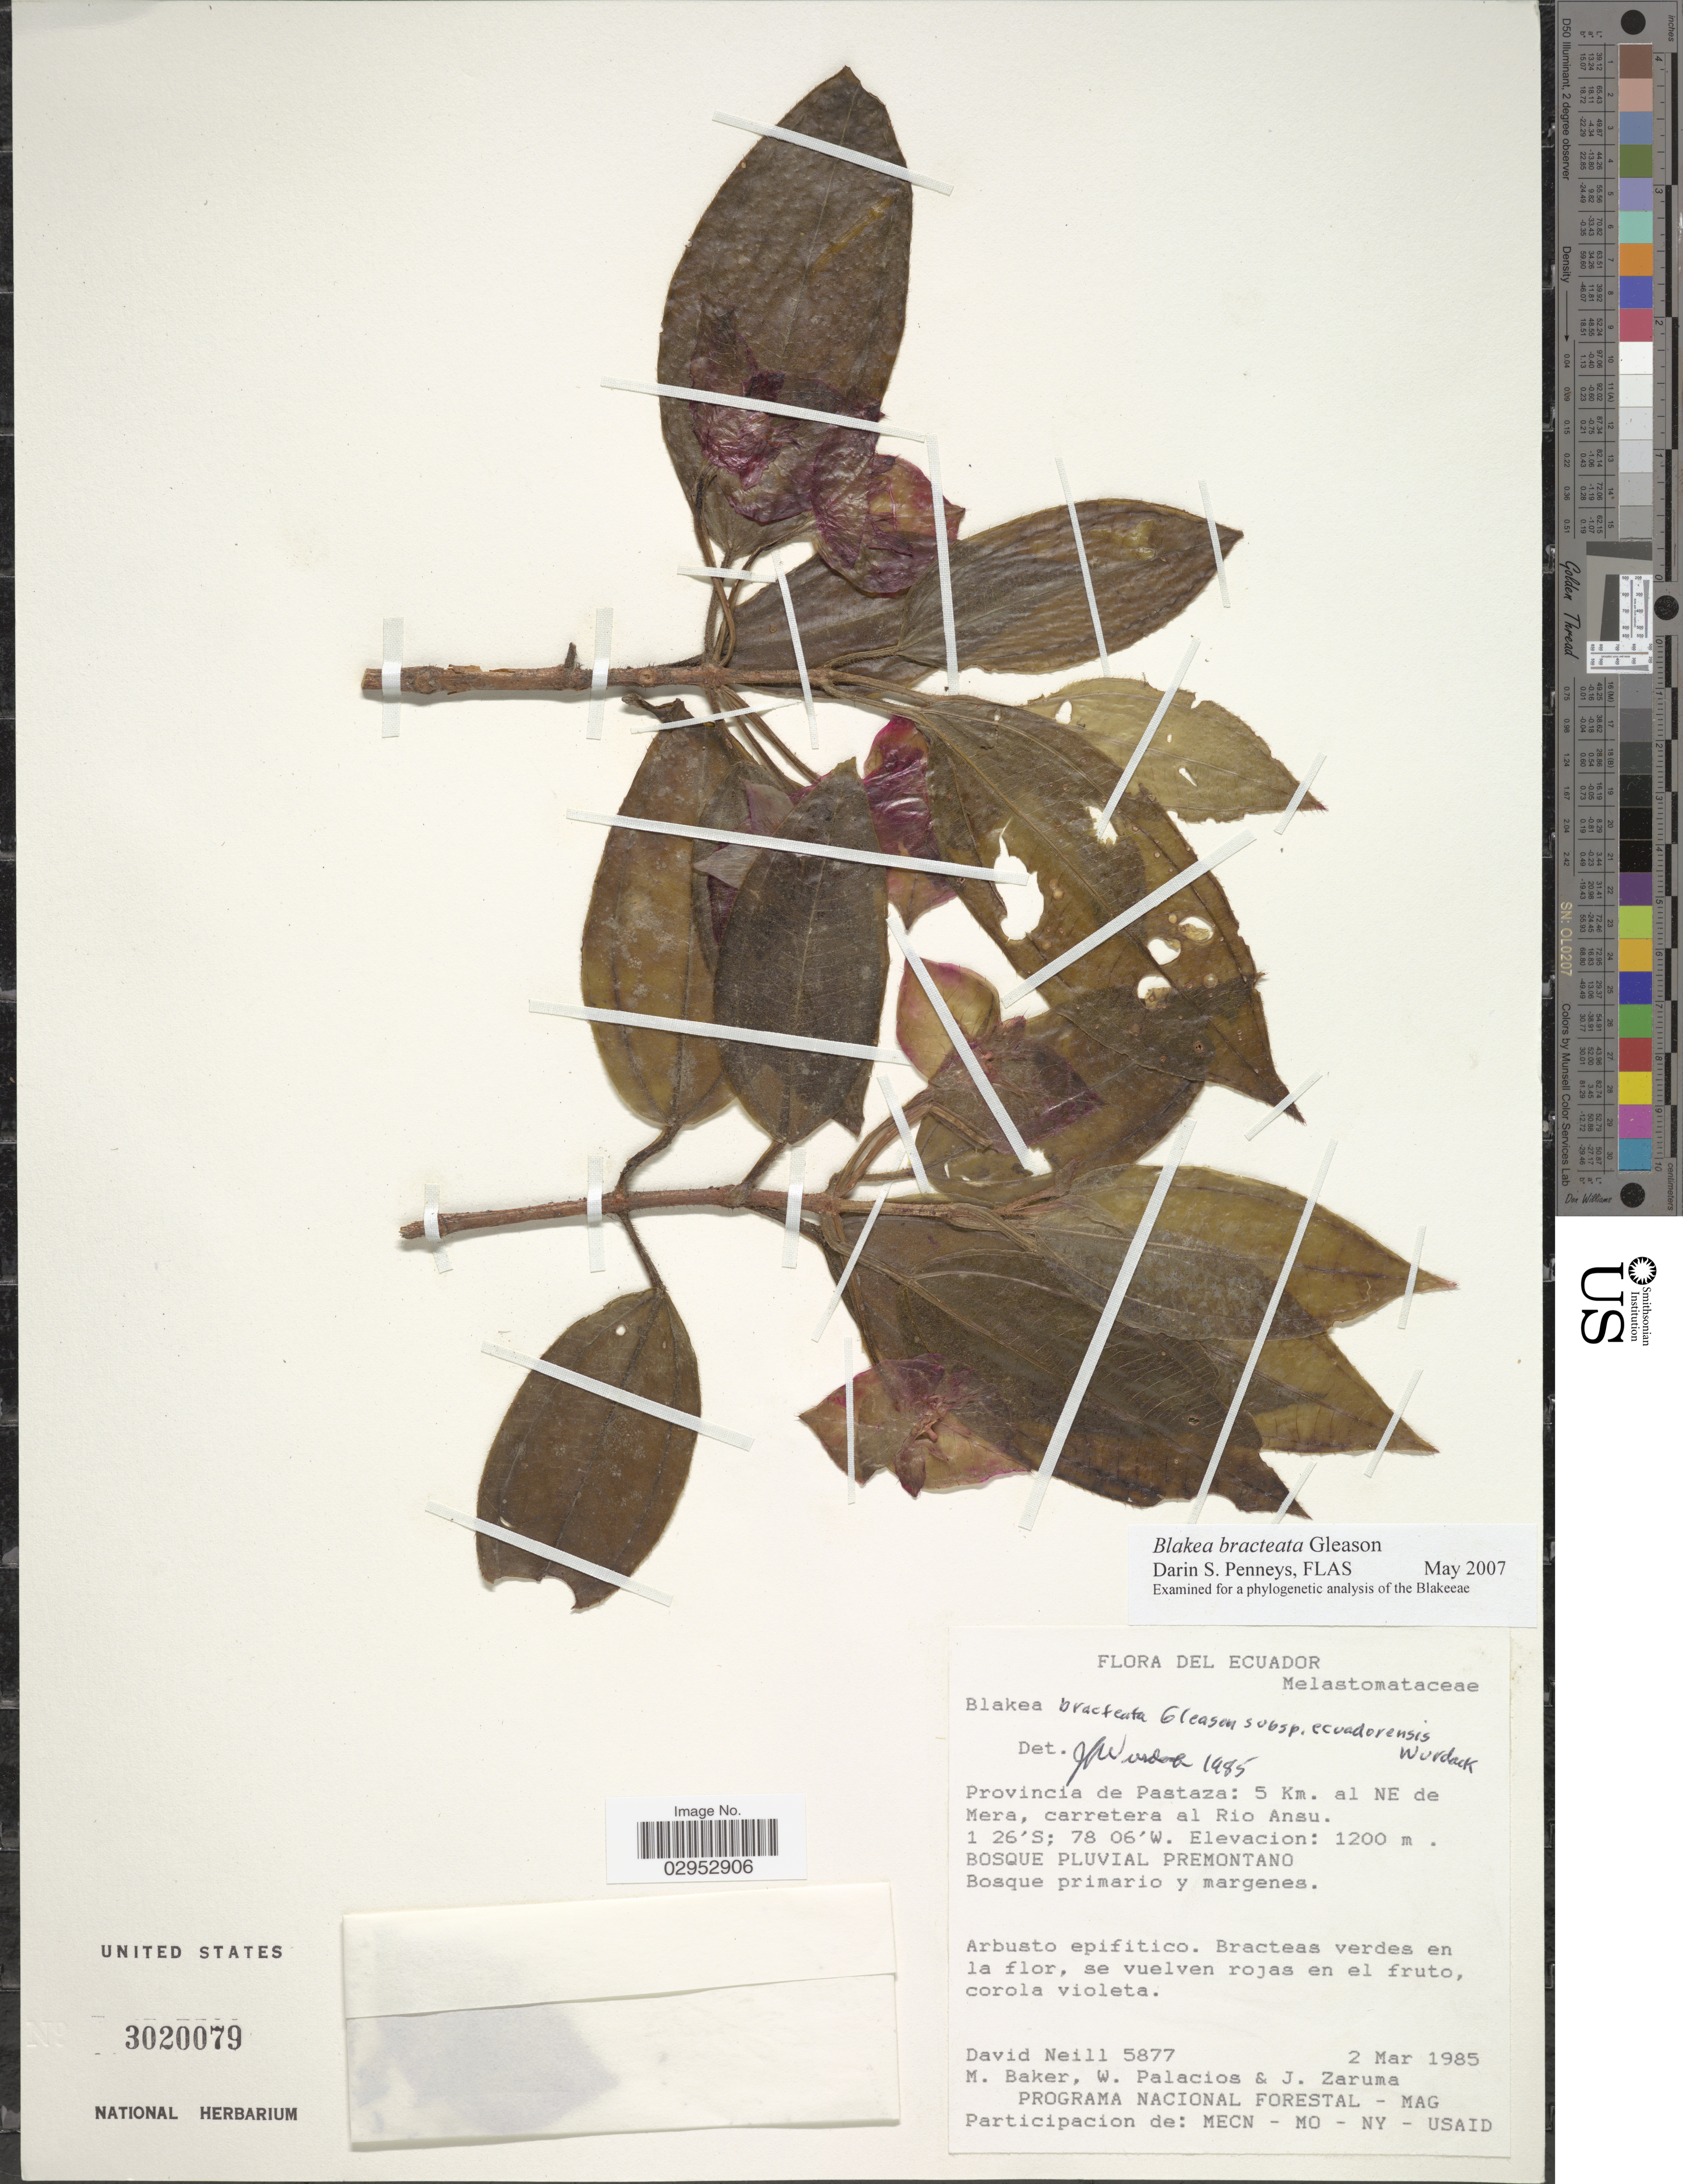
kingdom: Plantae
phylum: Tracheophyta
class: Magnoliopsida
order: Myrtales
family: Melastomataceae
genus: Blakea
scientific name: Blakea bracteata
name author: Gleason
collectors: D. Neill, M. Baker, W. Palacios & J. Zaruma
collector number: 5877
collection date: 1985-03-02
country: Ecuador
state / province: Pastaza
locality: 5 Km. al NE de Mera, carretera al Rio Ansu.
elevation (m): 1200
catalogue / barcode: US 3020079